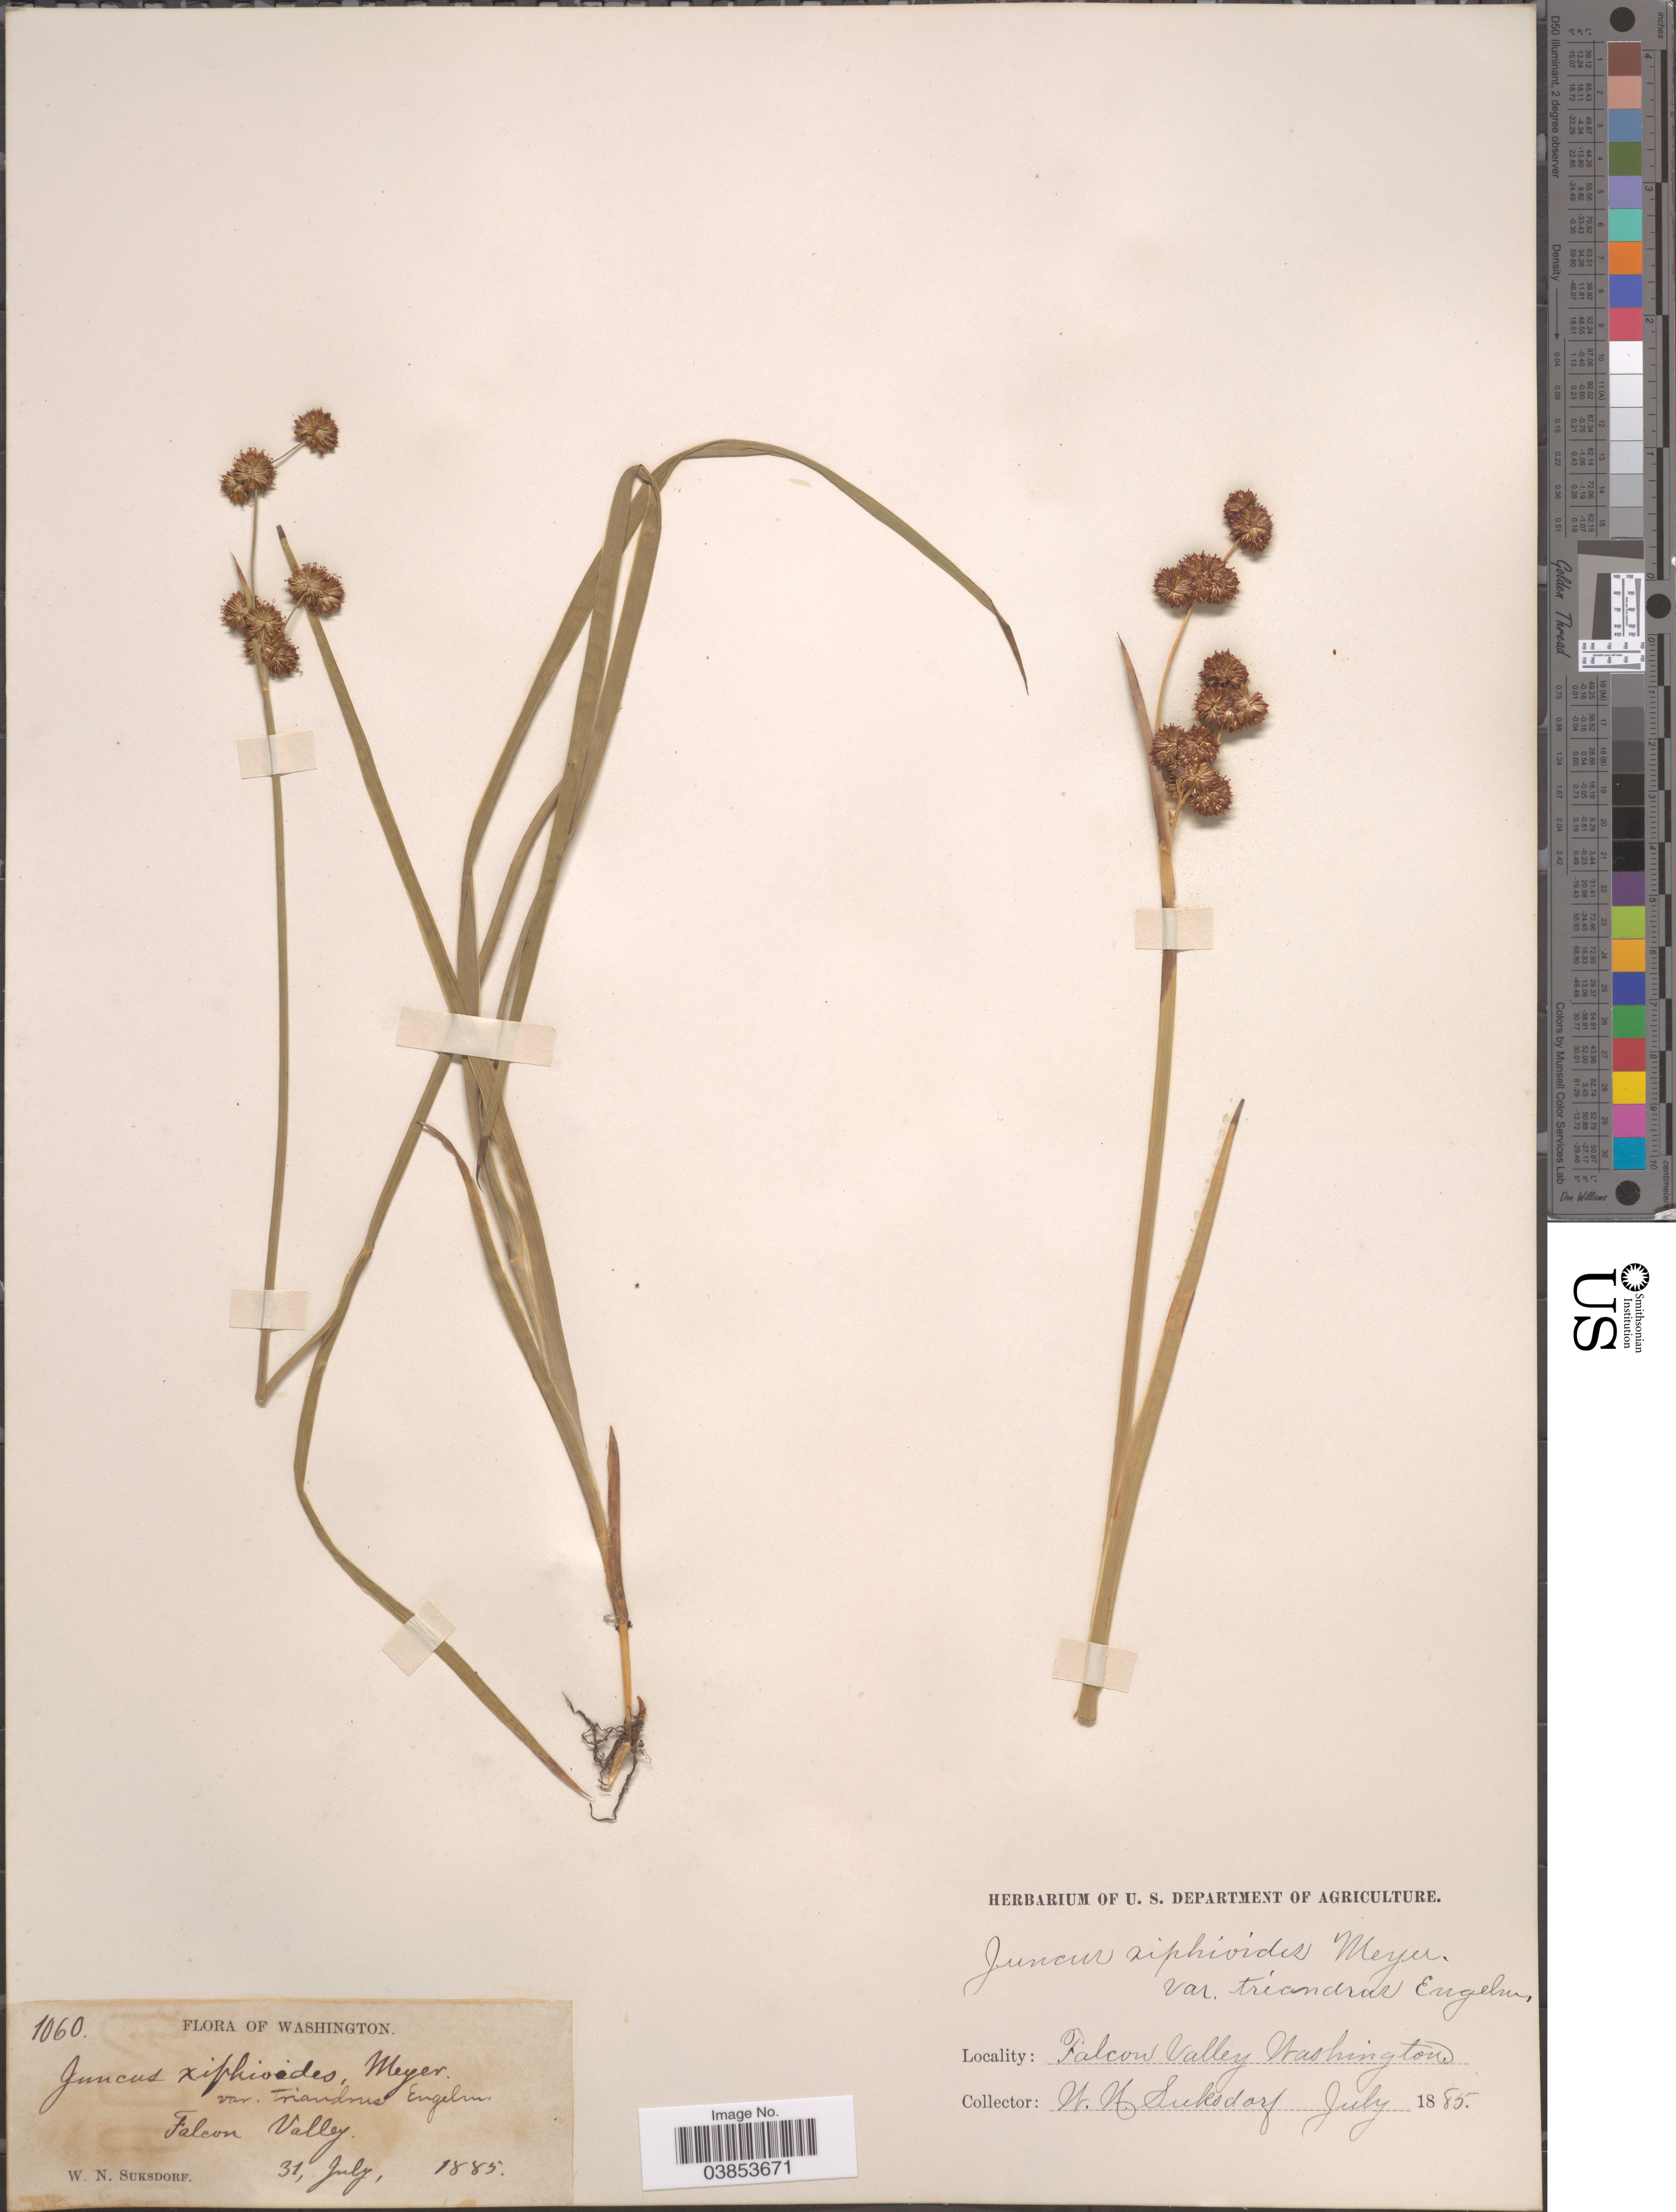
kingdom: Plantae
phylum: Tracheophyta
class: Liliopsida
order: Poales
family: Juncaceae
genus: Juncus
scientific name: Juncus ensifolius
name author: Wikstr.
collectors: W. N. Suksdorf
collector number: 1060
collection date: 1885-07-31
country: United States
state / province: Washington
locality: Falcon Valley.